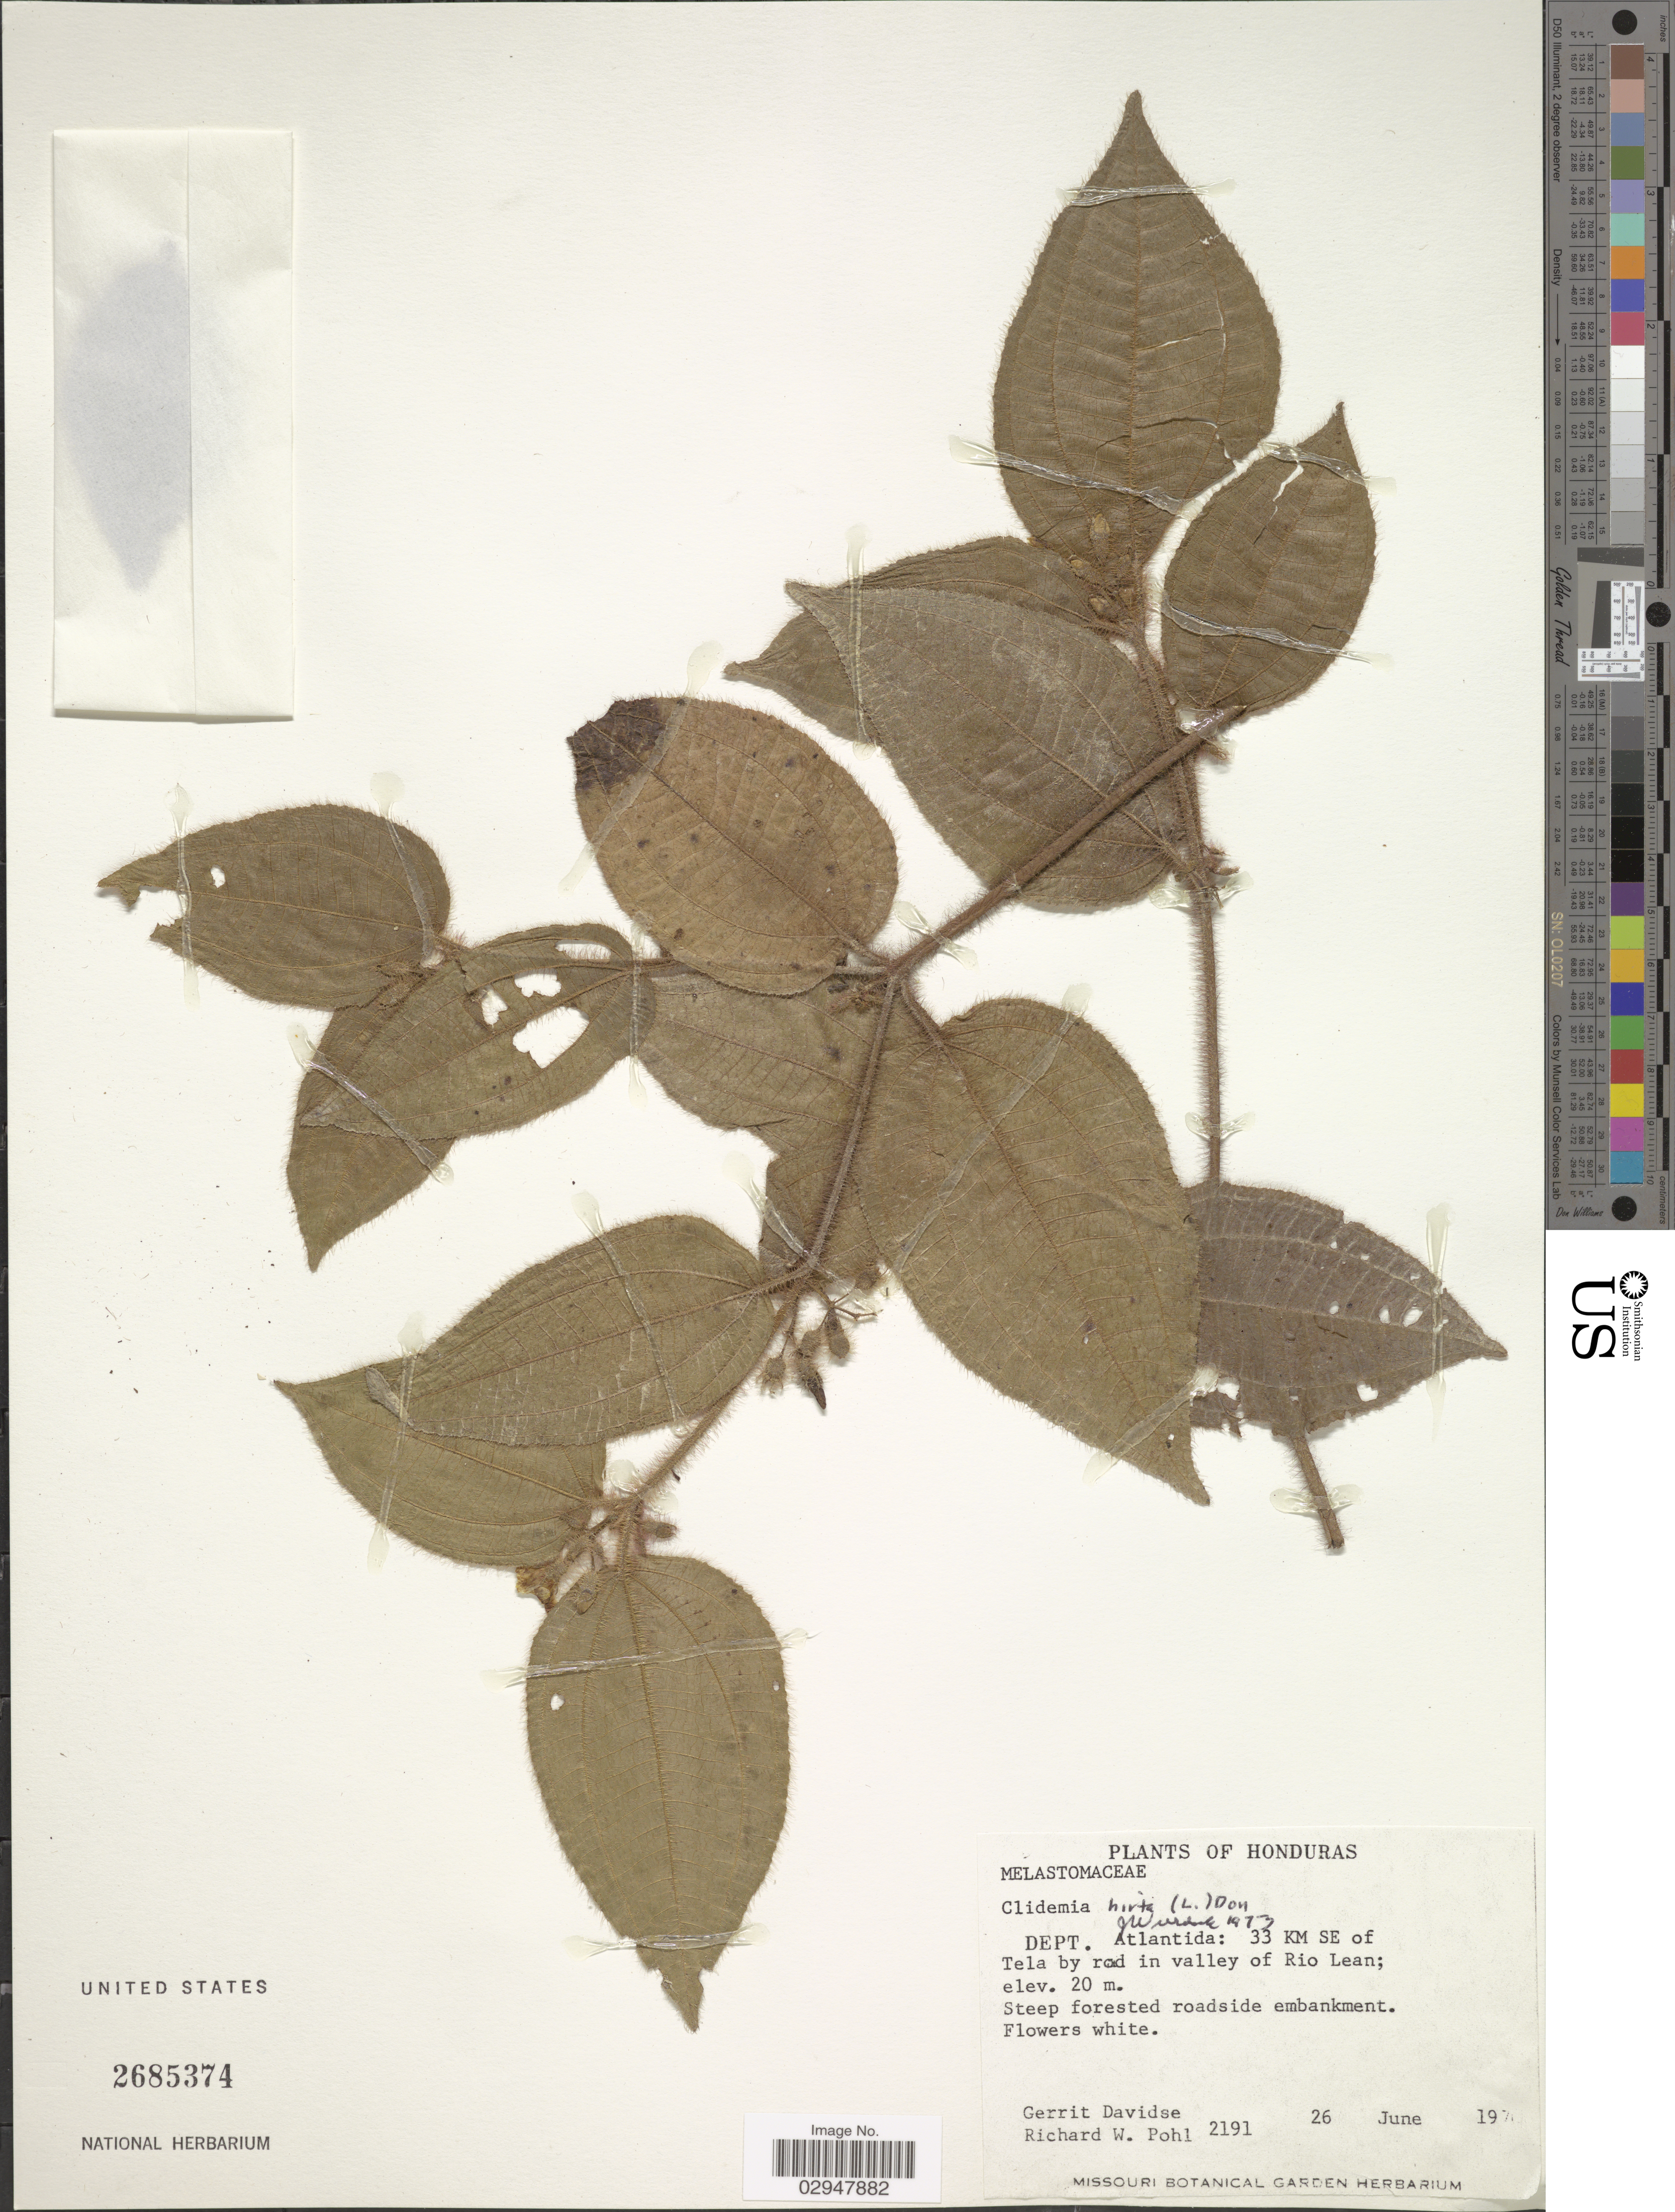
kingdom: Plantae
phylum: Tracheophyta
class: Magnoliopsida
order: Myrtales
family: Melastomataceae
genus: Miconia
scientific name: Miconia hirta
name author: Cogn.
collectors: G. Davidse & R. W. Pohl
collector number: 2191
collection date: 1971-06-26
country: Honduras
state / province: Atlántida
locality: Dept. Atlantida: 33 Km SE of Tela by rod in valley of Rio Lean.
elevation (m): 20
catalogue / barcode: US 2685374